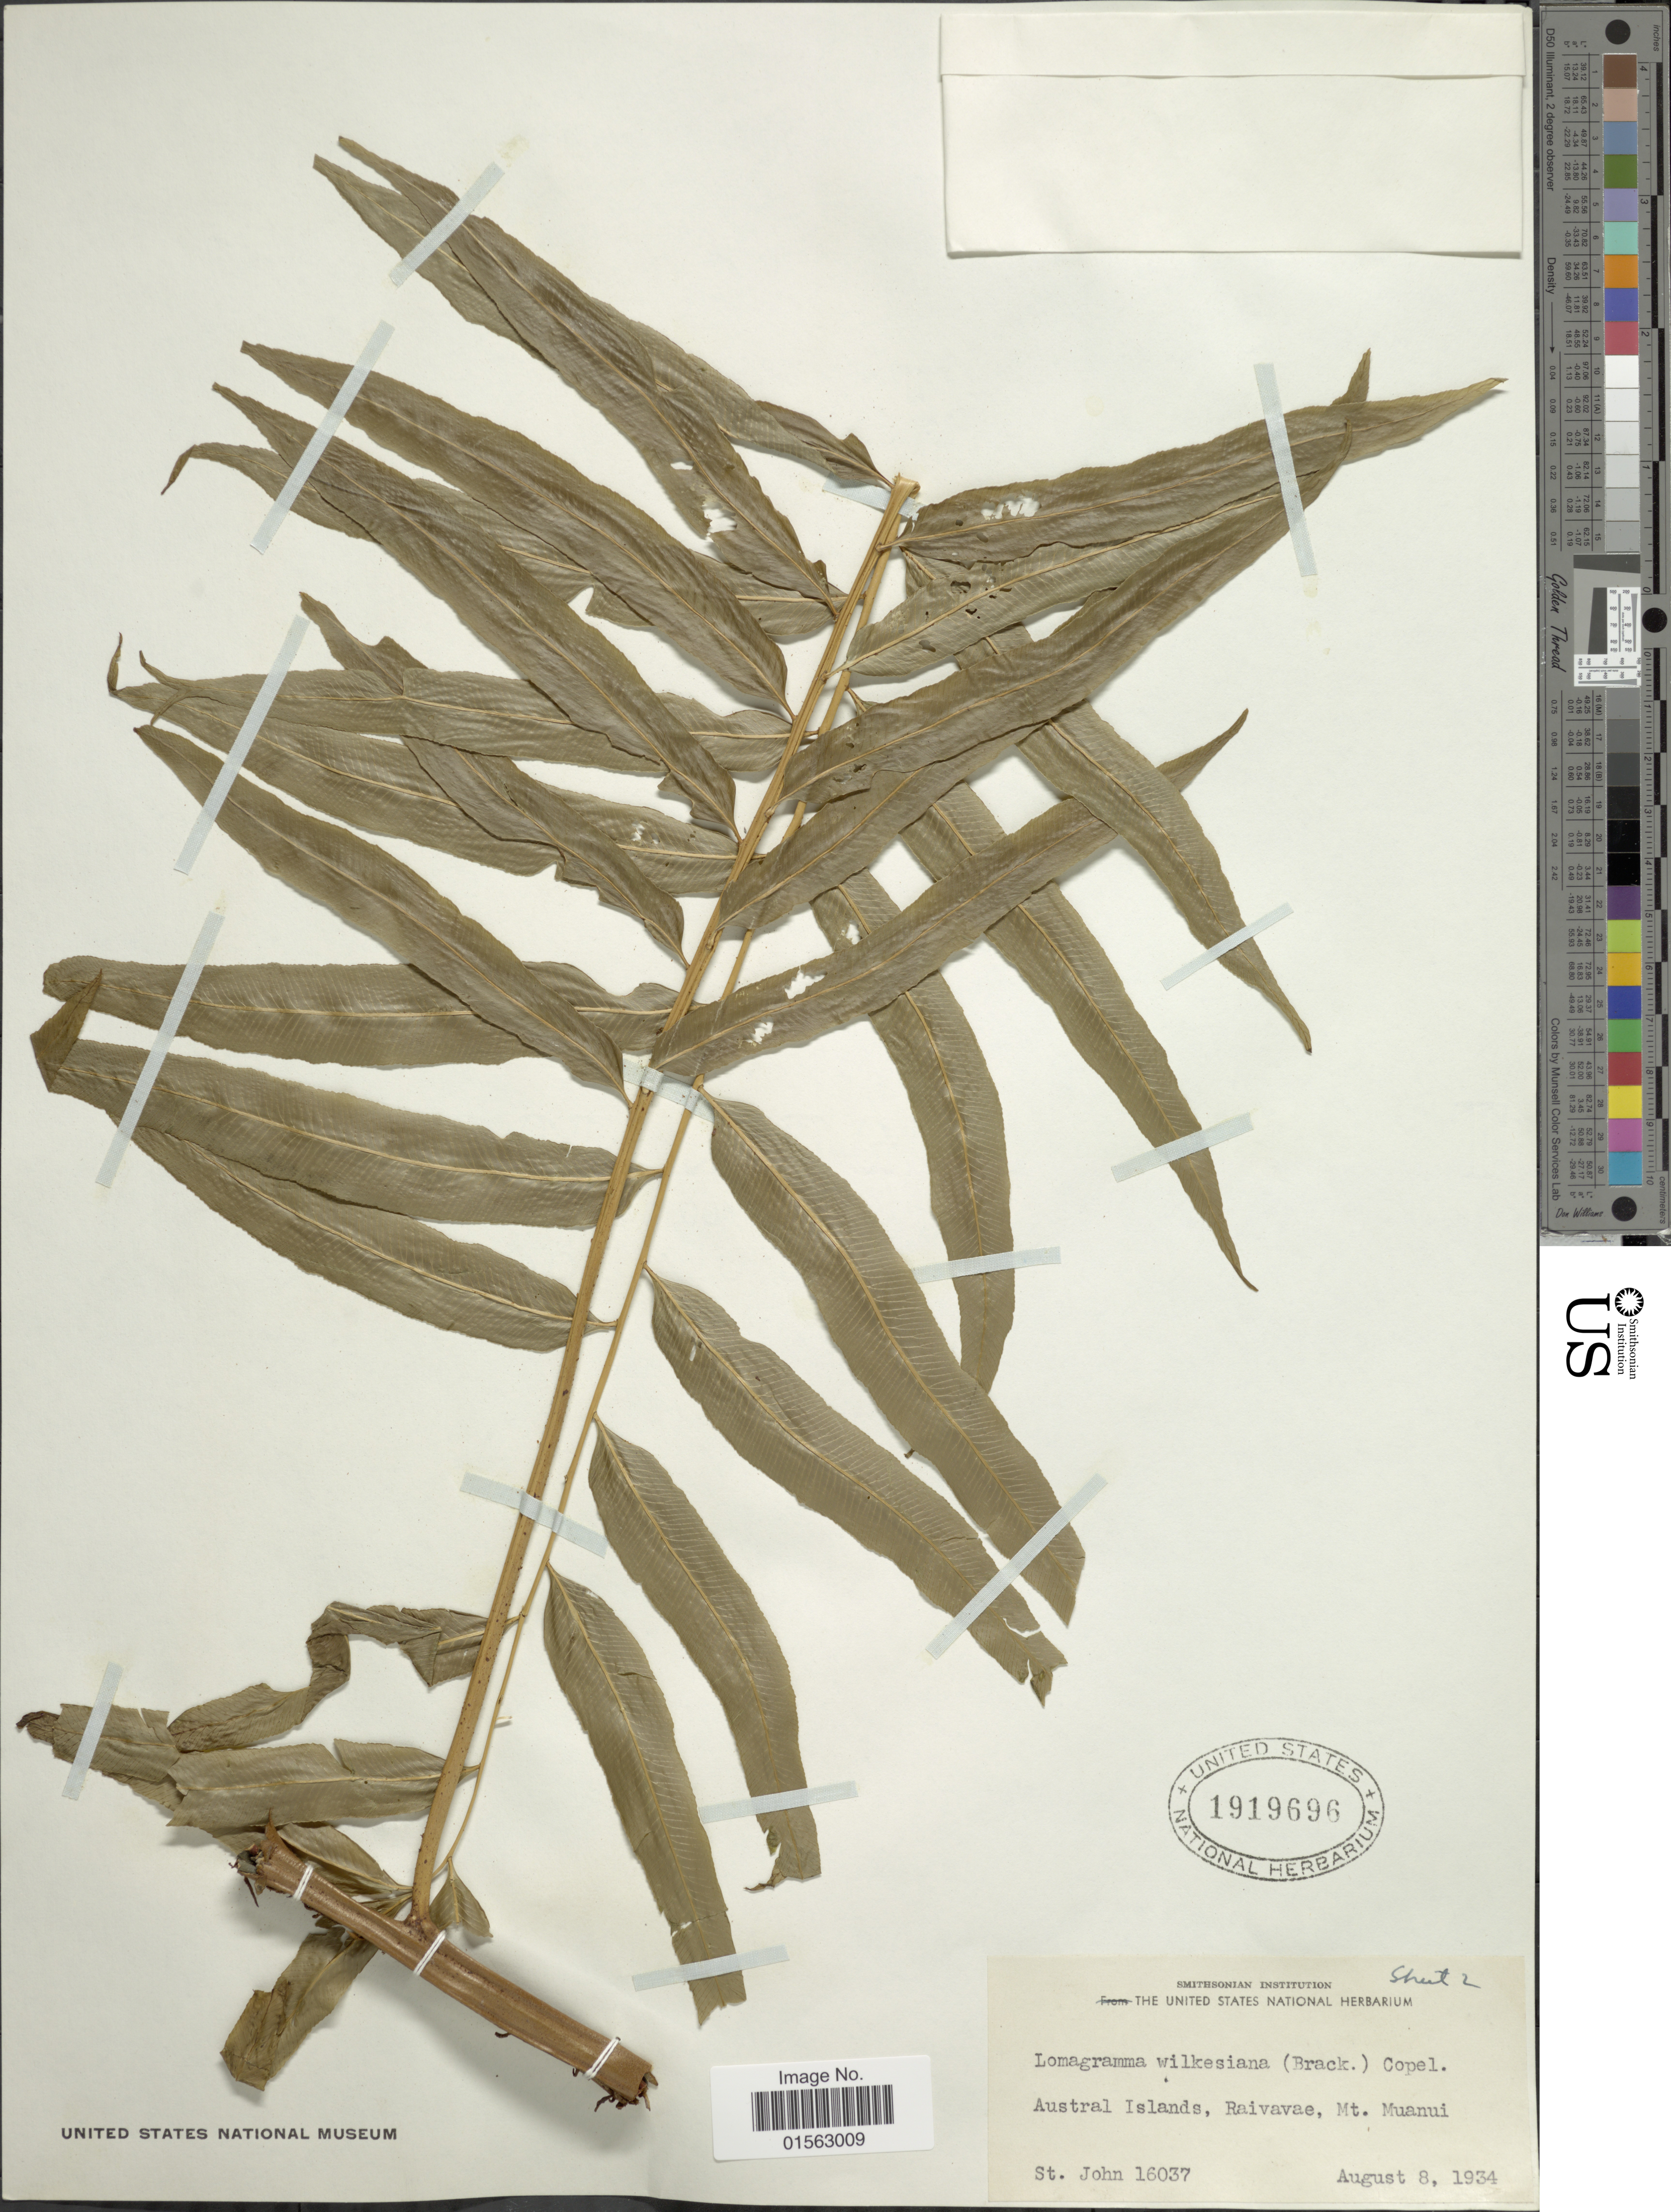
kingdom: Plantae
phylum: Tracheophyta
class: Polypodiopsida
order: Polypodiales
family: Dryopteridaceae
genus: Teratophyllum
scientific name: Teratophyllum wilkesianum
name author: (Brack.) Holttum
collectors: -. St. John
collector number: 16037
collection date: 1934-08-08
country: French Polynesia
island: Raivavae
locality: Austral Islands, Raivavae, Mt. Muanui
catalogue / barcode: US 1919696